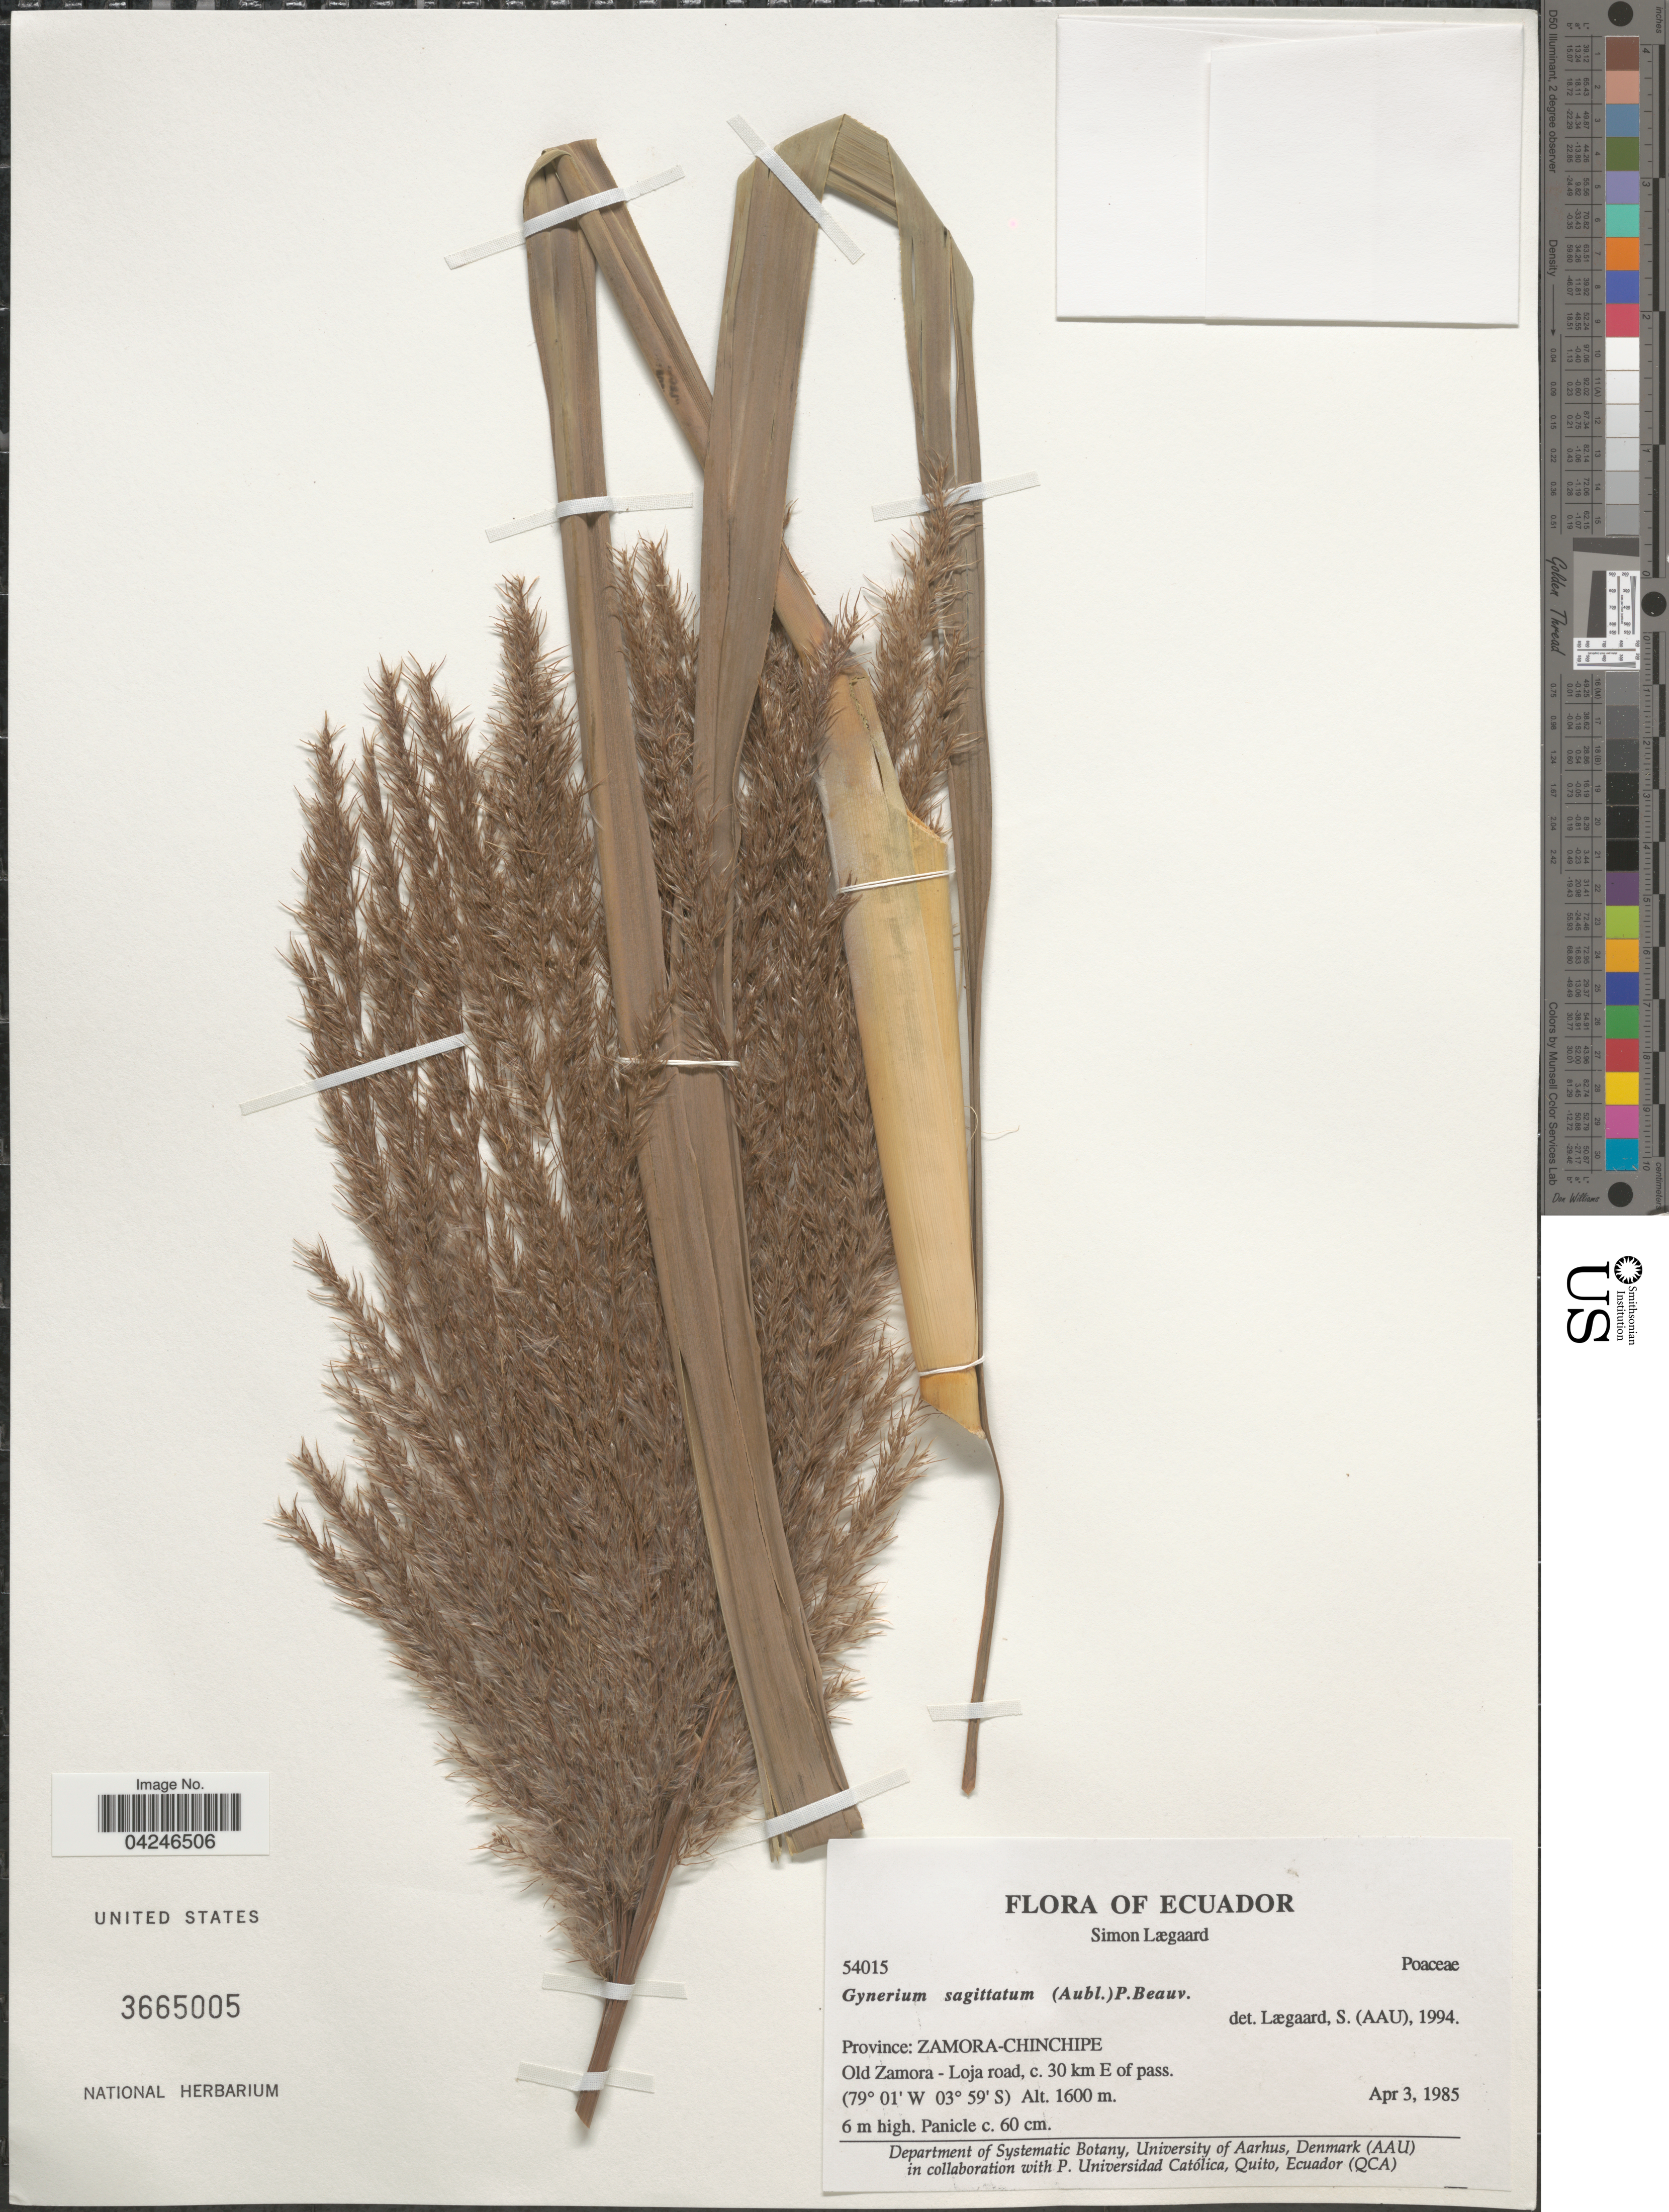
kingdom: Plantae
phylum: Tracheophyta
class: Liliopsida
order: Poales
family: Poaceae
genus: Gynerium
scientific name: Gynerium sagittatum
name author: (Aubl.) P. Beauv.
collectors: S. Lægaard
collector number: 54015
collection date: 1985-04-03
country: Ecuador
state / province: Zamora-Chinchipe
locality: Old Zamora- Loja road, c. 30 km E of pass.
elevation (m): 1600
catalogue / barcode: US 3665005